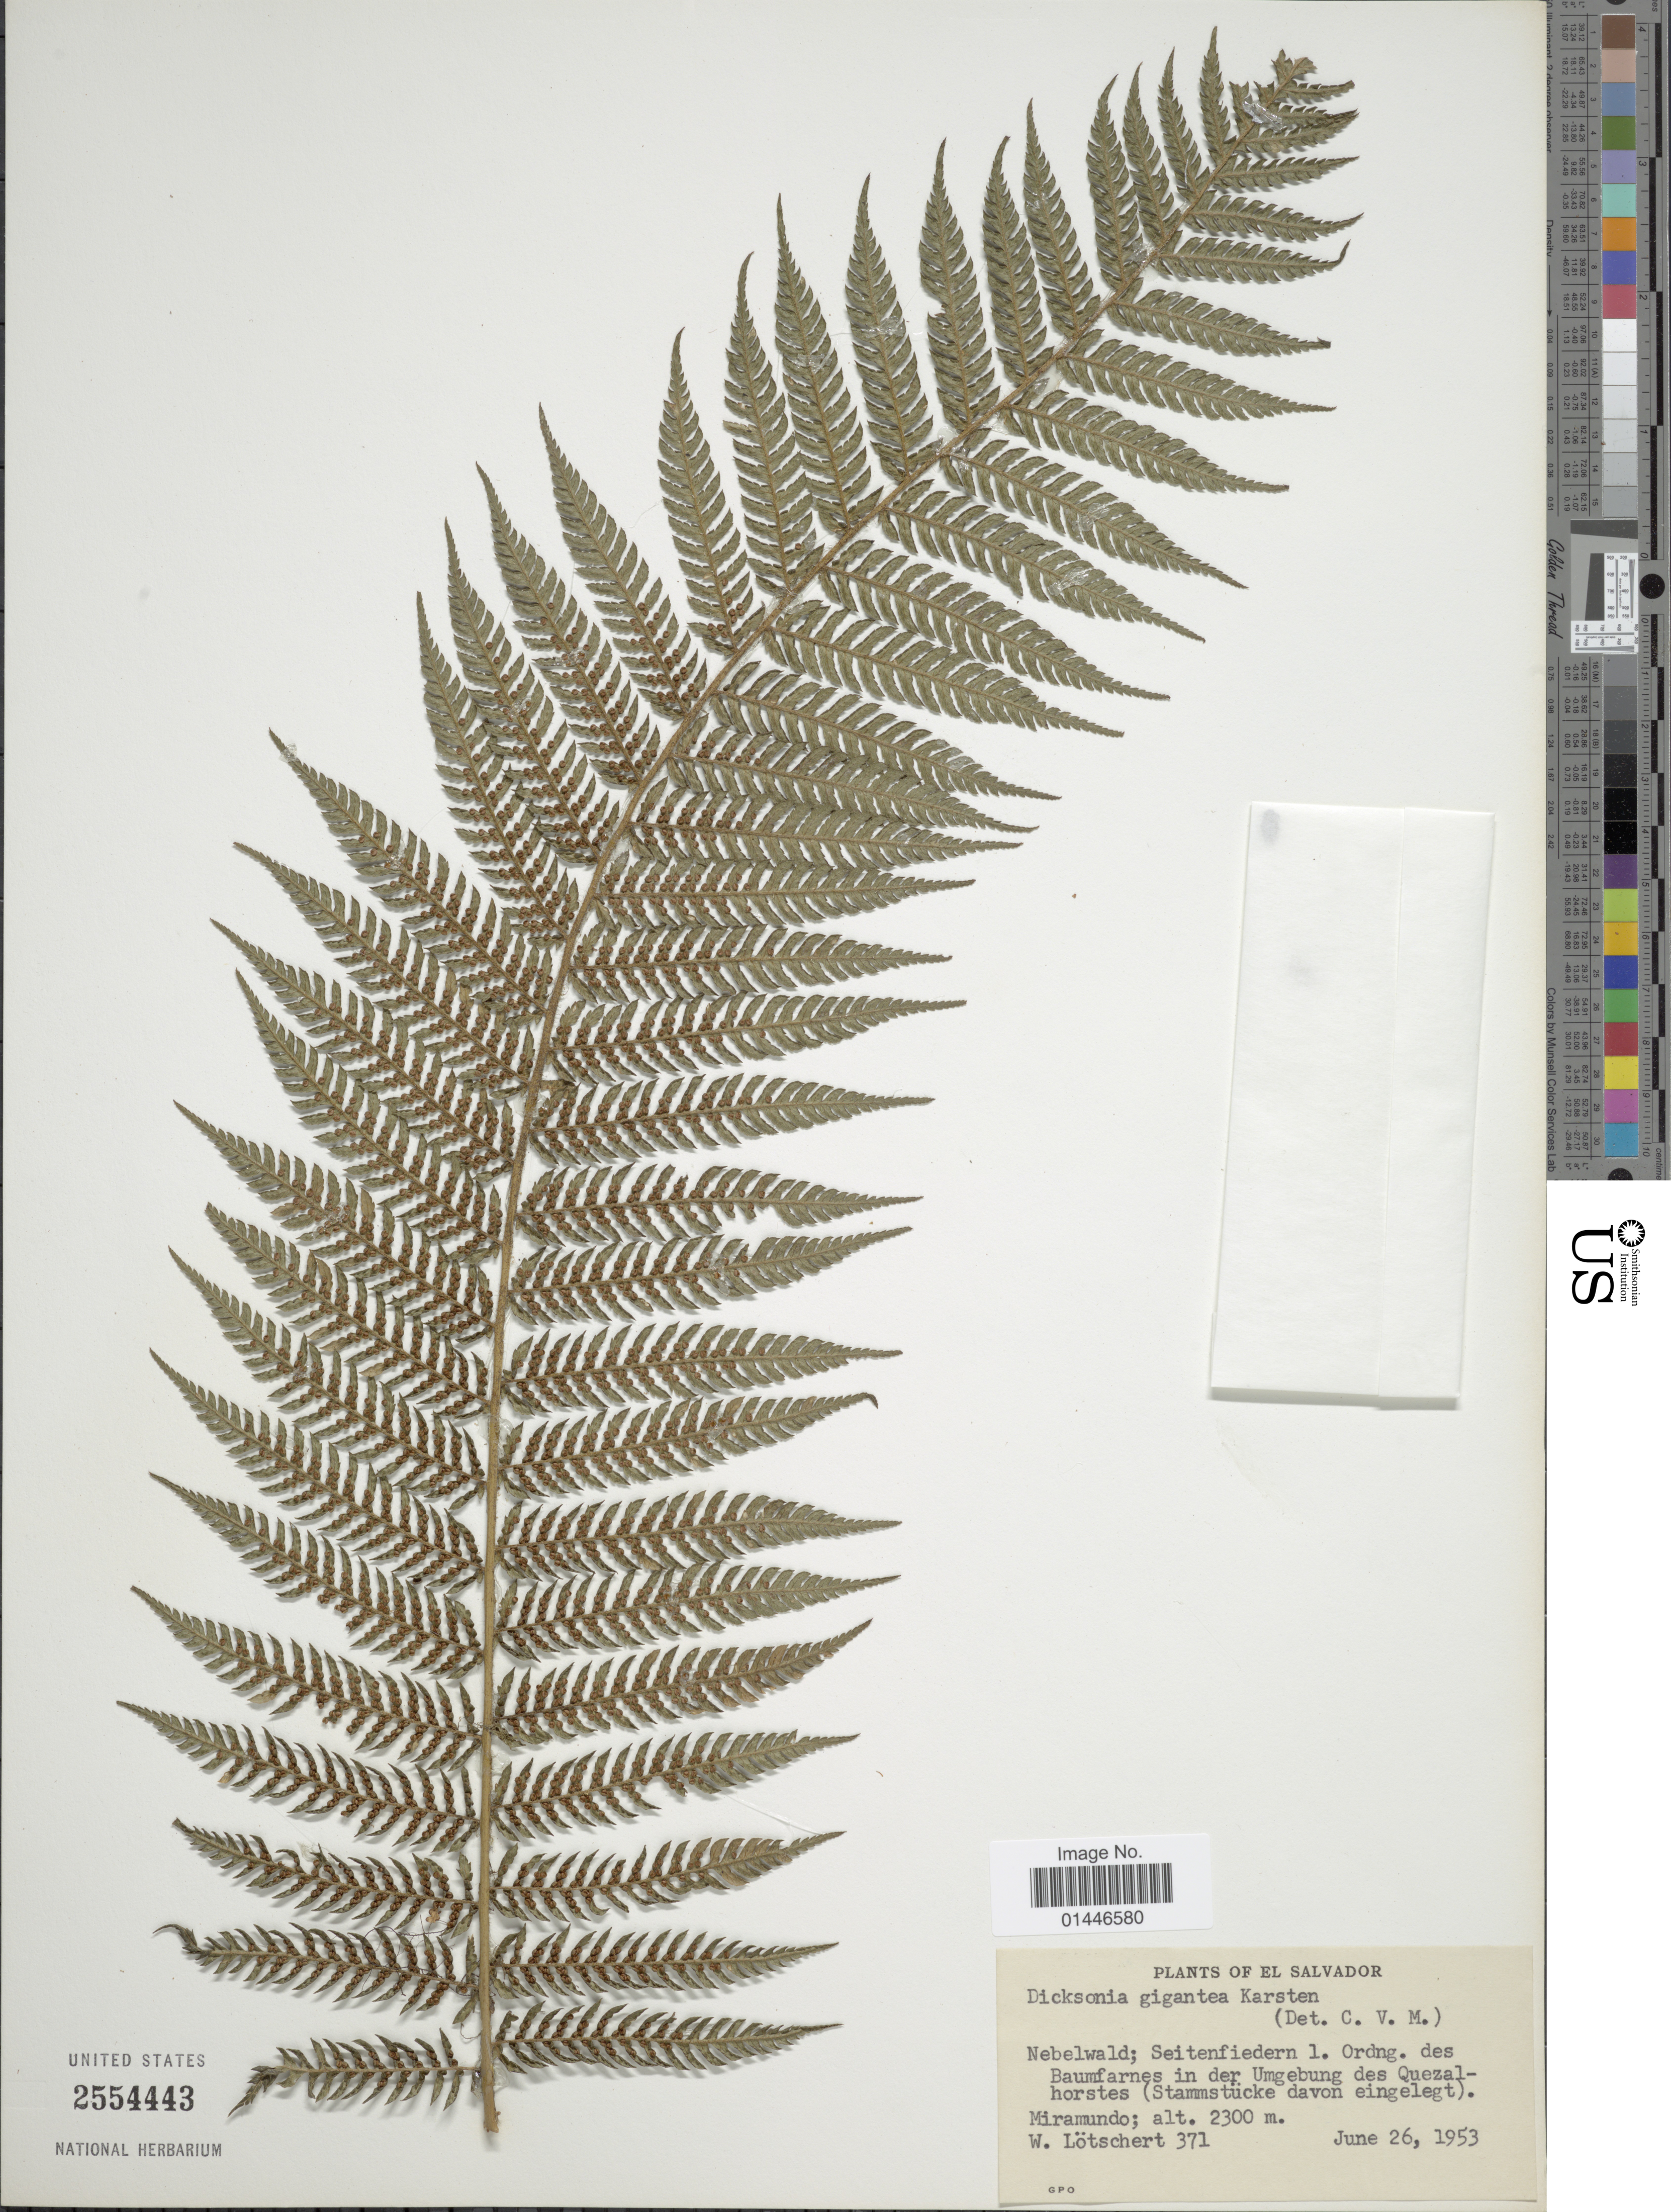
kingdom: Plantae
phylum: Tracheophyta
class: Polypodiopsida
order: Cyatheales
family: Dicksoniaceae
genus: Dicksonia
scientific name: Dicksonia gigantea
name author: H. Karst.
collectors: W. Lötschert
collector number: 371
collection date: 1953-06-26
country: El Salvador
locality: Nebelwald; Seitenfiedern 1. Ordng. des Baumfarnes in der Umgebung des Quezalhorstes (Stammstucke davon eingelegt) Miramundo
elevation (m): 2300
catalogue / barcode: US 2554443